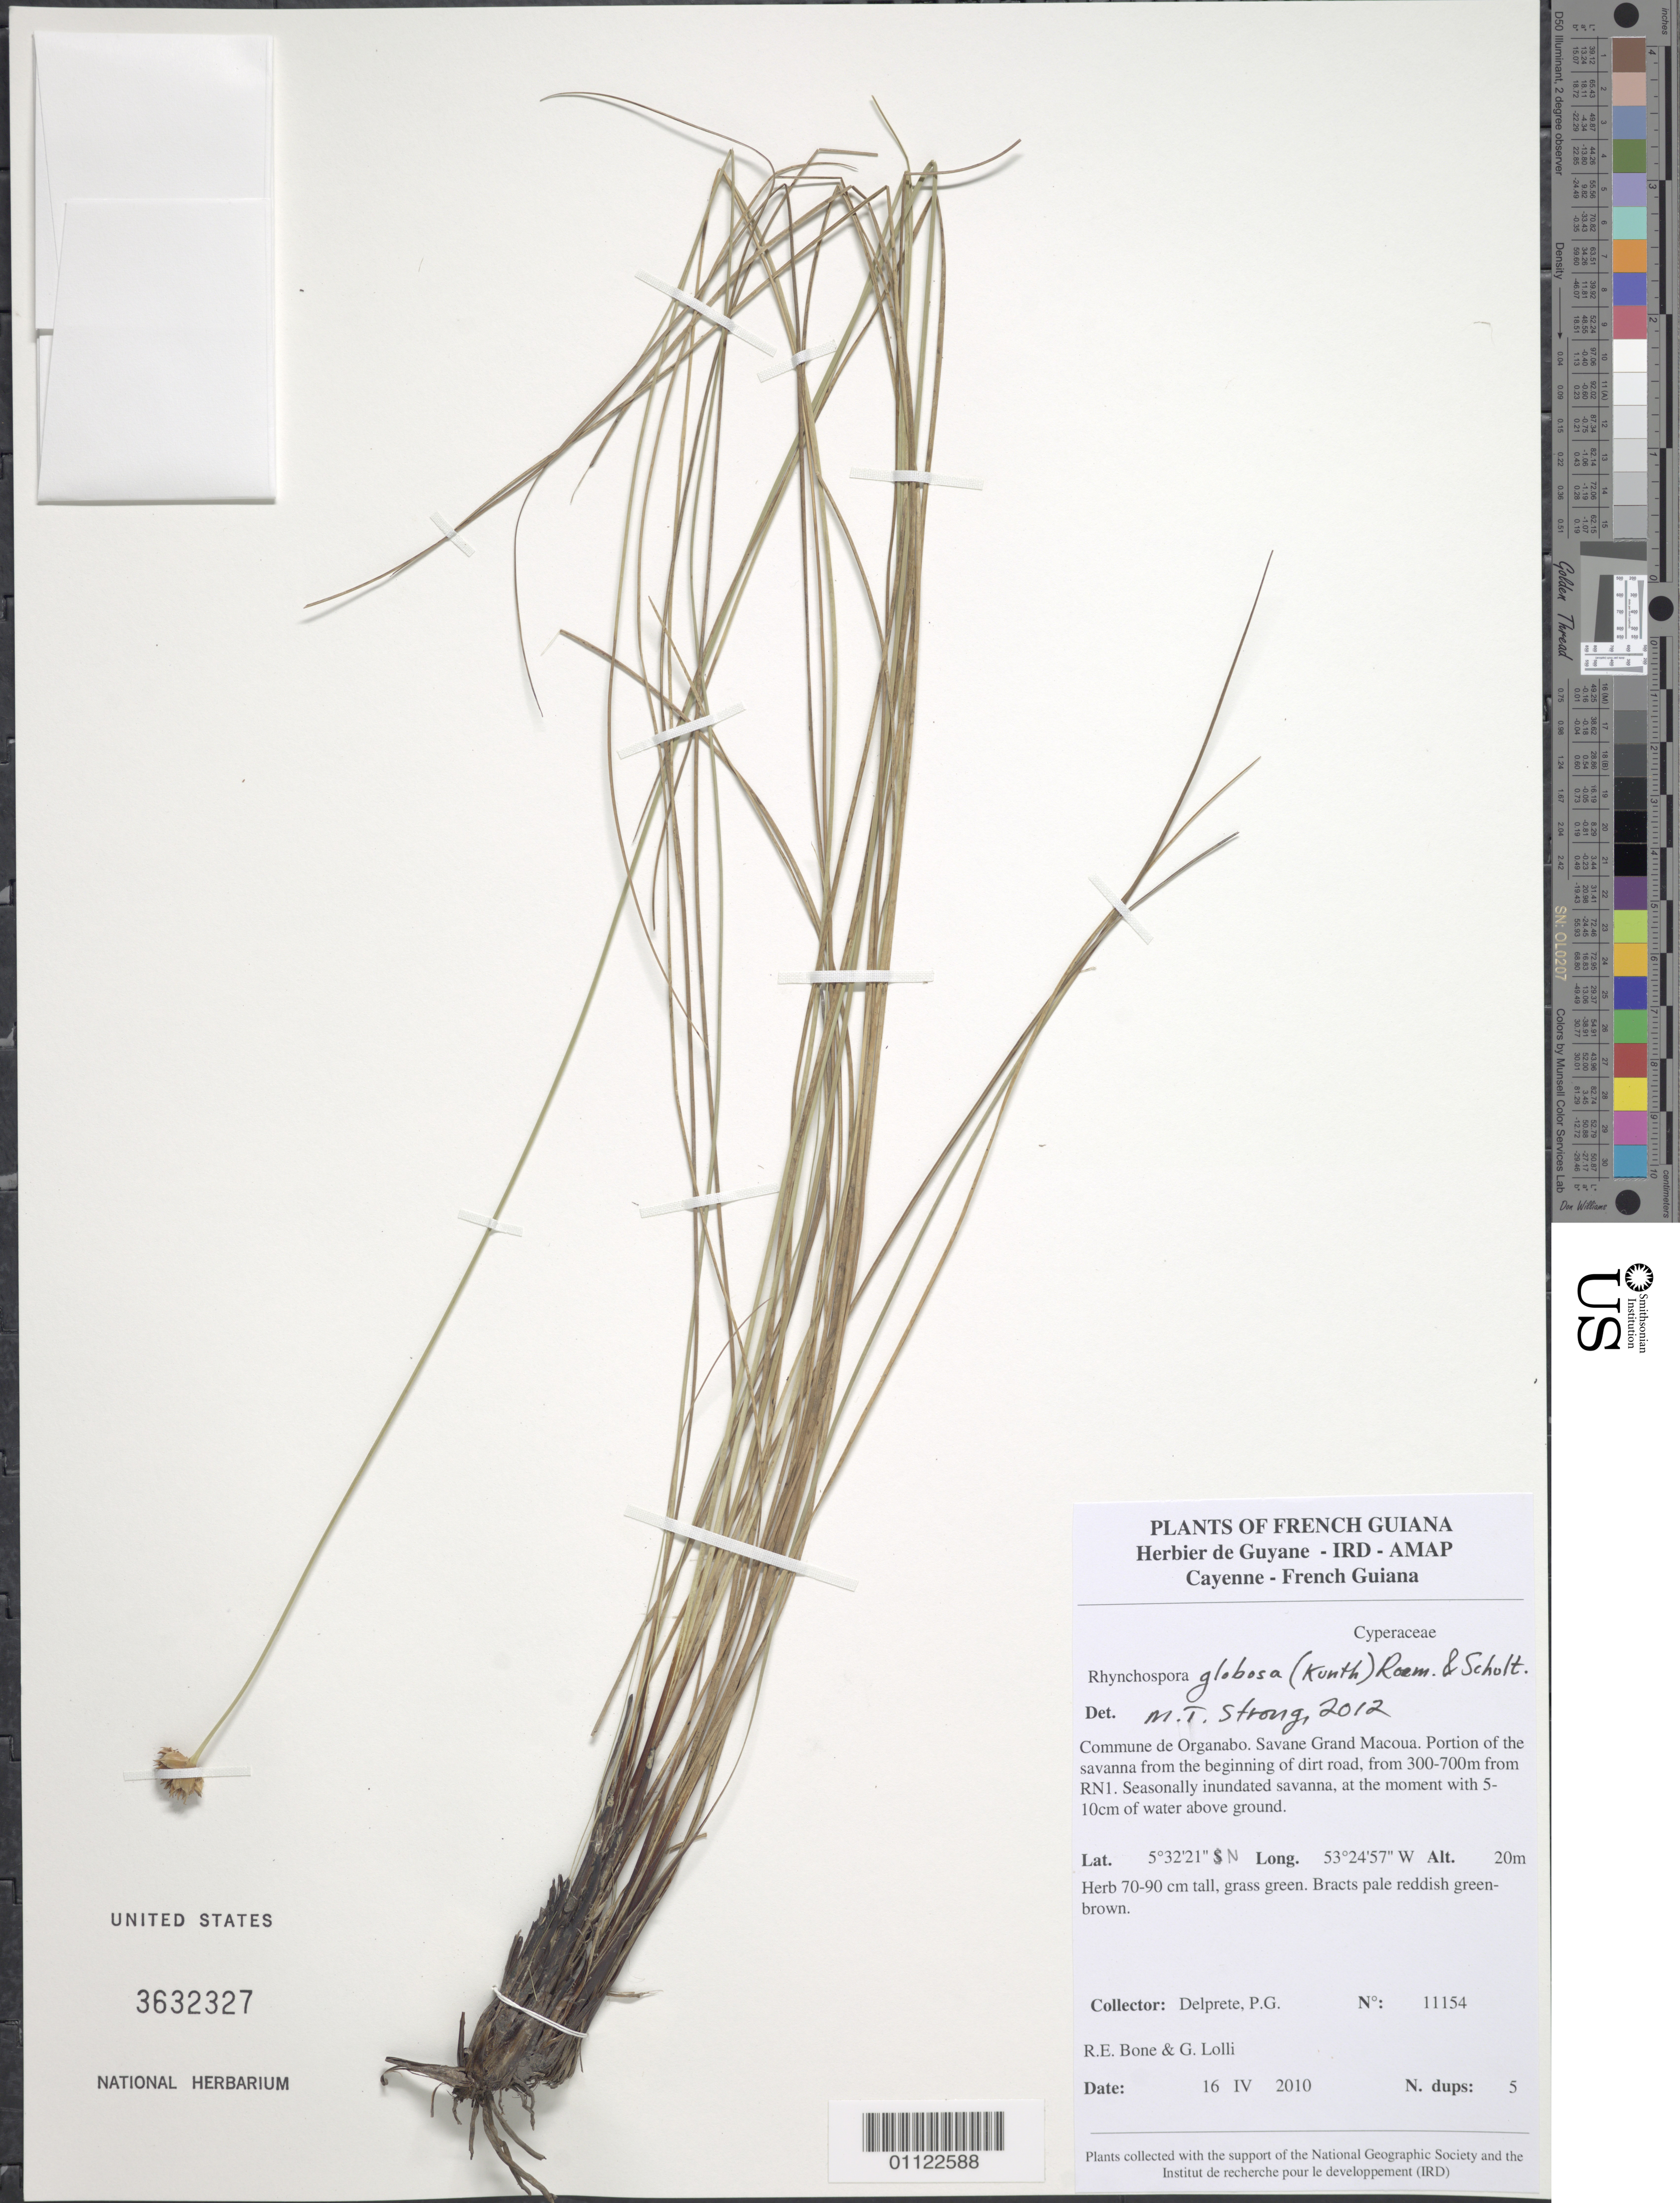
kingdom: Plantae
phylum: Tracheophyta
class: Liliopsida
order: Poales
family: Cyperaceae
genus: Rhynchospora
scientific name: Rhynchospora globosa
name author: (Kunth) Roem. & Schult.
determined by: Strong, M. T., (US), Smithsonian Institution - National Museum of Natural History (UNITED STATES)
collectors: P. G. Delprete, R. Bone & G. Lolli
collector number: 11154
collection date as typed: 16-Apr-10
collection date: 1910-04-16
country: French Guiana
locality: Commune de Oraganabo. Savane Grand Macoua. Portion of the savanna from the beginning of dirt road, from 300-700m from RN1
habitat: Seasonally inundated savanna, at the moement with 5-10cm of water above ground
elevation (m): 20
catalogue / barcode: US 3632327